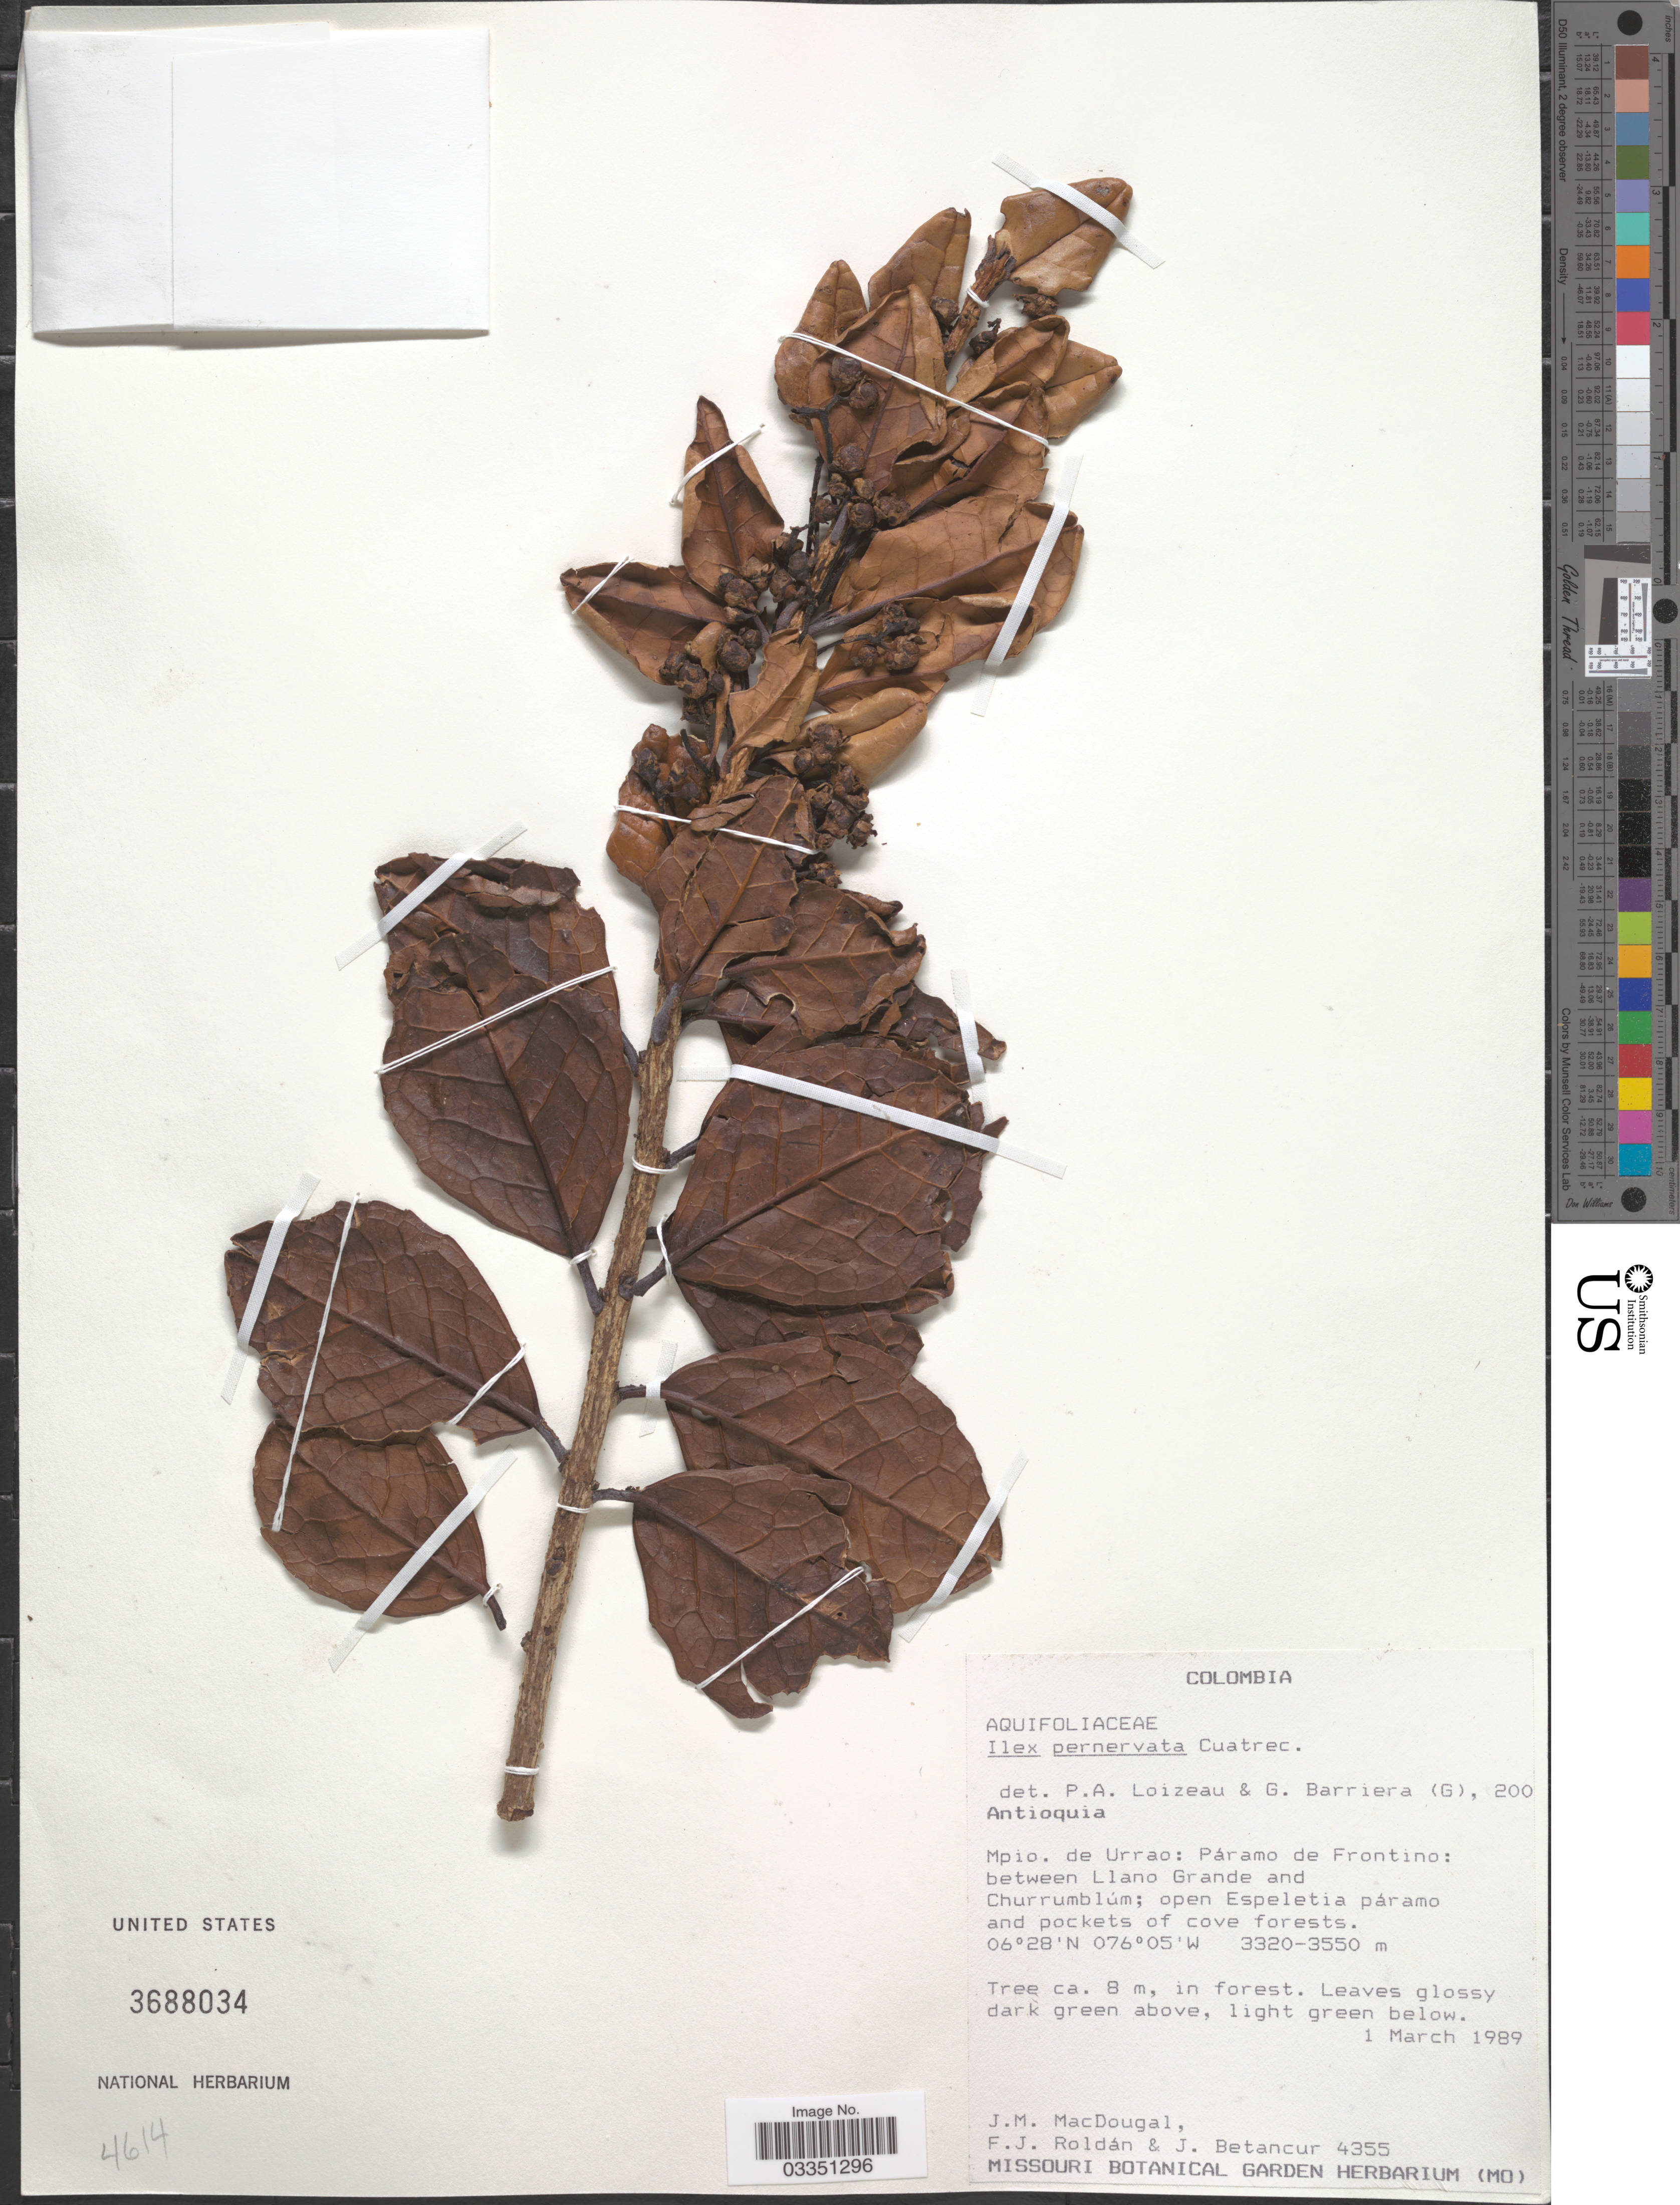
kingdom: Plantae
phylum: Tracheophyta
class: Magnoliopsida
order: Aquifoliales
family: Aquifoliaceae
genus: Ilex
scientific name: Ilex pernervata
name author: Cuatrec.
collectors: J. M. MacDougal, F. J. Roldán & J. Betancur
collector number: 4355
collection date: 1989-03-01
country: Colombia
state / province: Antioquia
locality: Mpio. de Urrao: Páramo de Frontino: between Llano Grande and Churrumblúm; open Espeletia páramo and pockets of cove forests.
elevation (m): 3320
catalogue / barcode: US 3688034